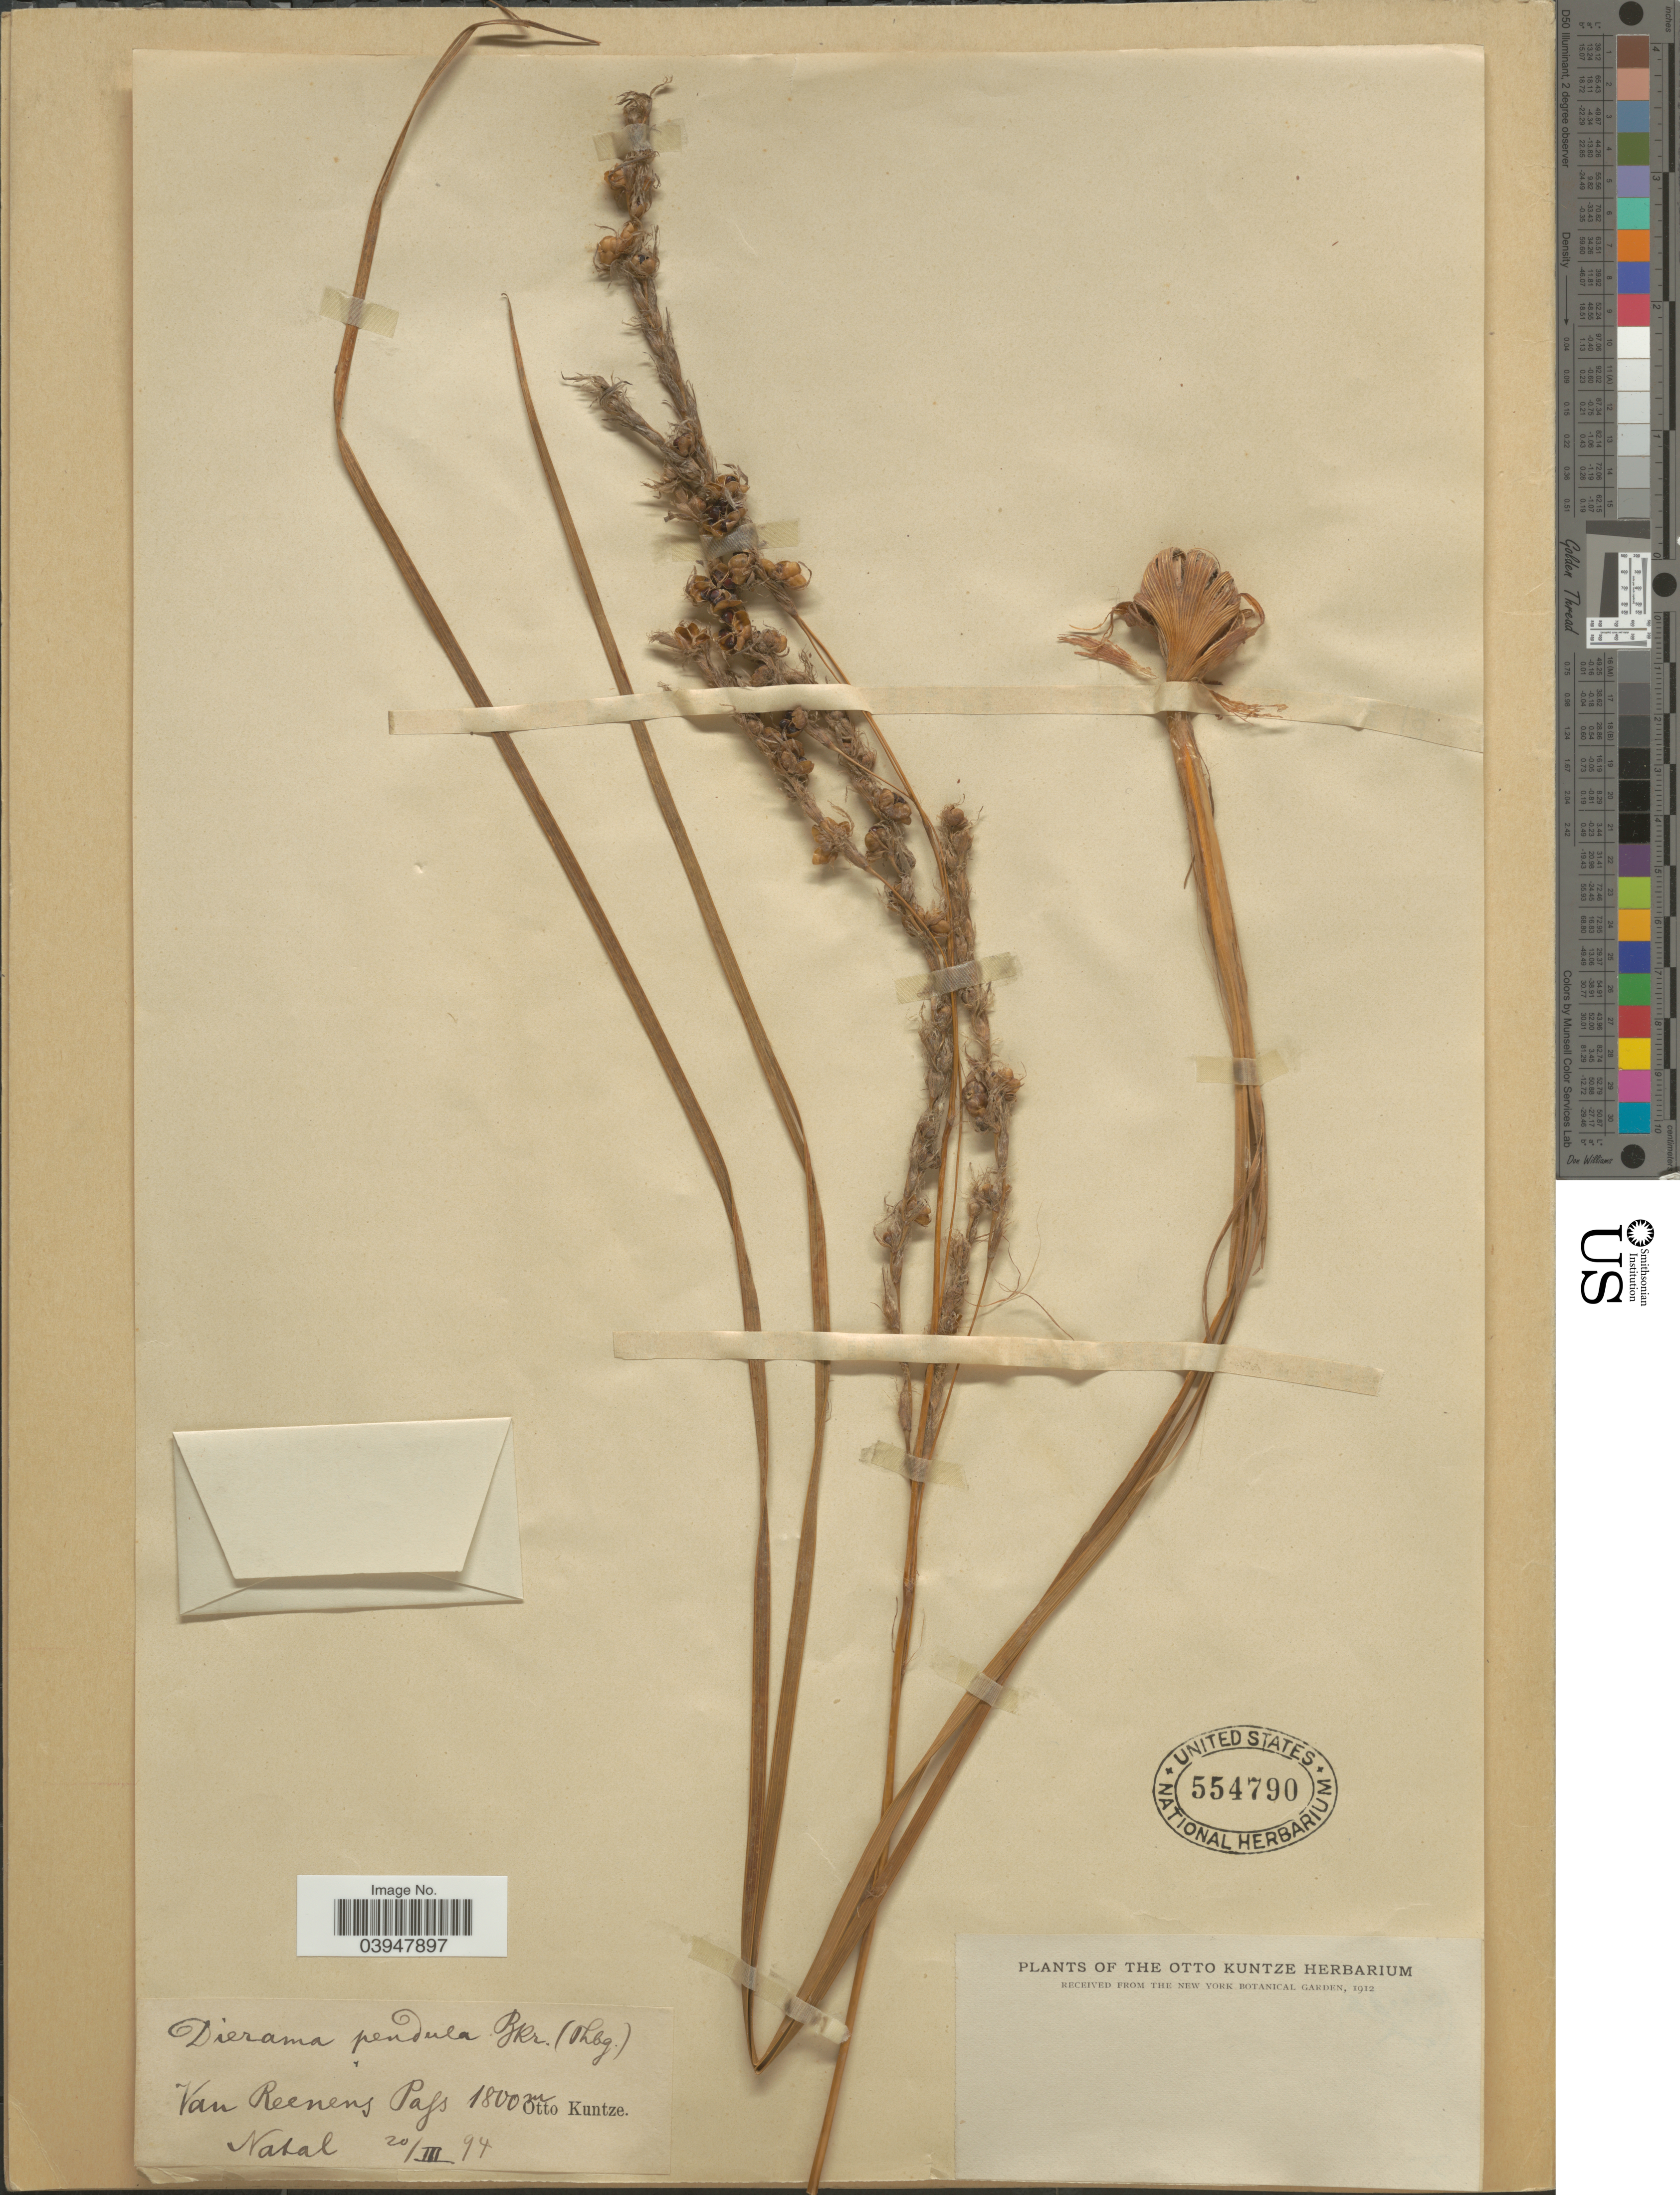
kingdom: Plantae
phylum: Tracheophyta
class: Liliopsida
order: Asparagales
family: Iridaceae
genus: Dierama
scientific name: Dierama pendulum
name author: Baker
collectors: C.E.O. Kuntze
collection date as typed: Transcribed d/m/y: 20/3/94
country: South Africa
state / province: KwaZulu-Natal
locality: Van Reenen's Pass. Natal.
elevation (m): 1800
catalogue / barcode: US 554790